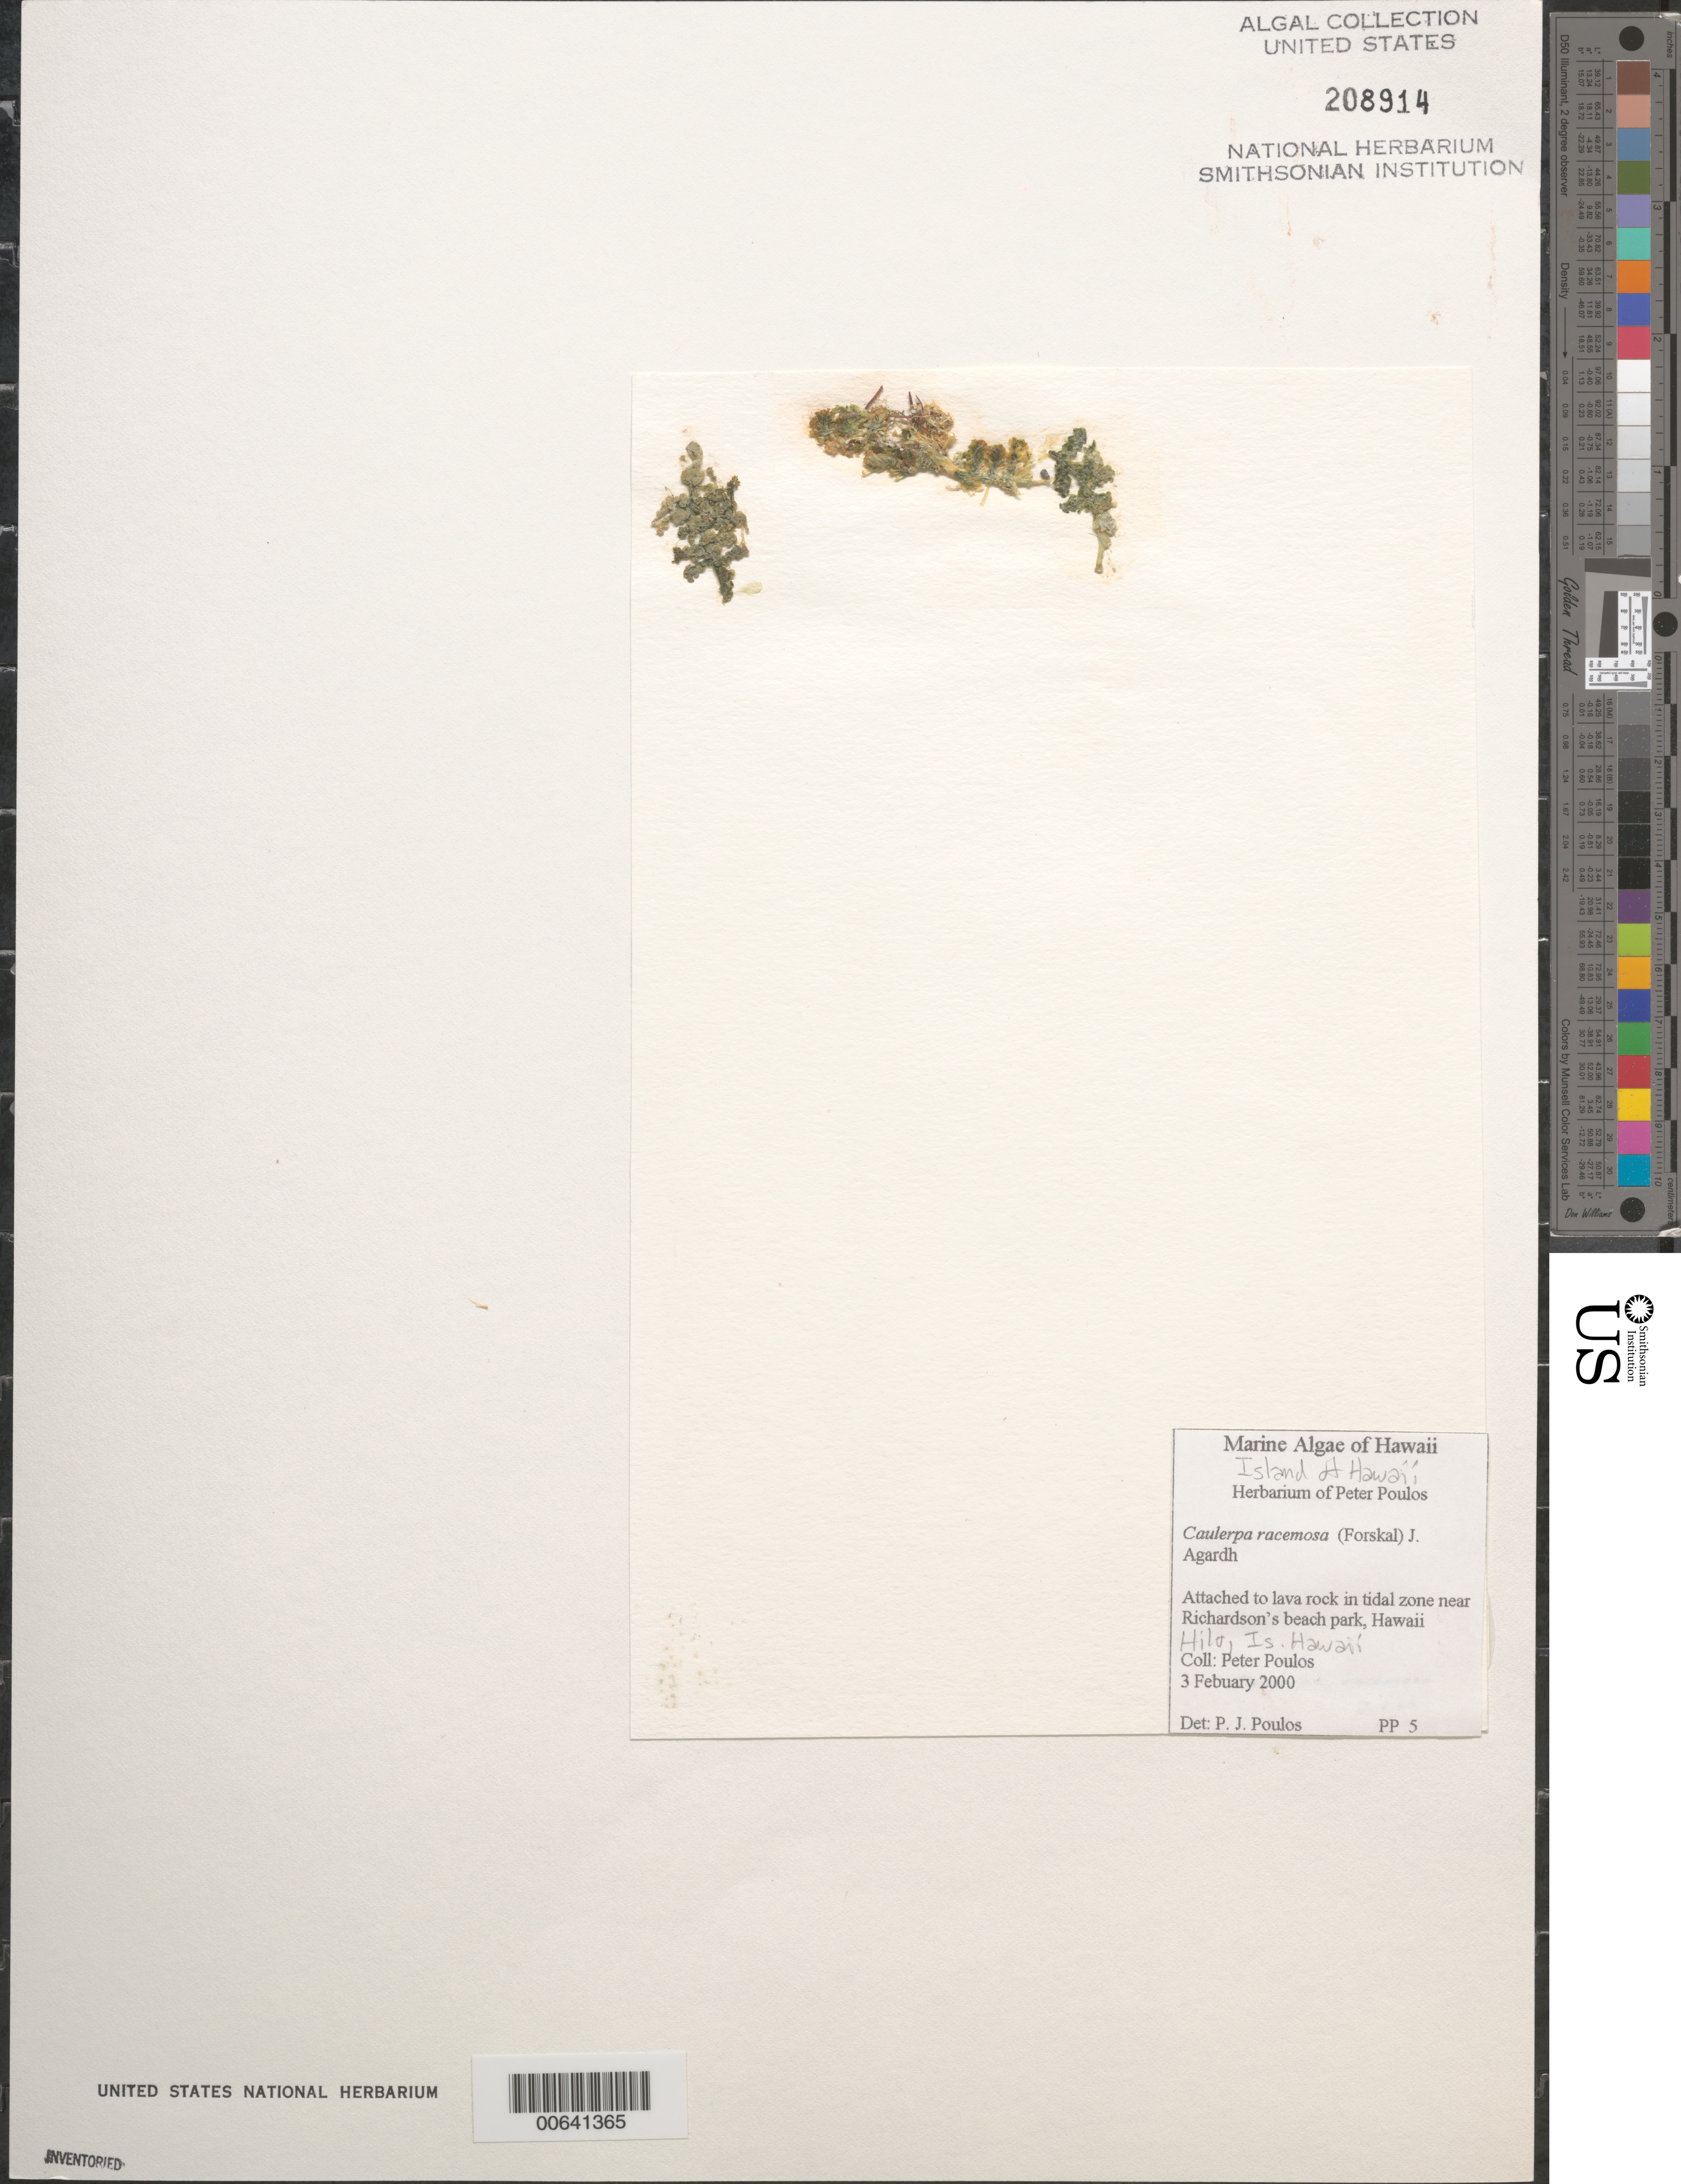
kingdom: Plantae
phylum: Chlorophyta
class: Ulvophyceae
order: Bryopsidales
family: Caulerpaceae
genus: Caulerpa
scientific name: Caulerpa racemosa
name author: (Forssk.) J. Agardh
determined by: Poulos, Peter J.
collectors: P. Poulos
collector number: PP 5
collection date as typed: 03 Feb 2000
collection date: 2000-02-03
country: United States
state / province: Hawaii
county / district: Hawaii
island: Hawaii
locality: Near Richardson's Beach Park, Hilo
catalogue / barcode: US 208914